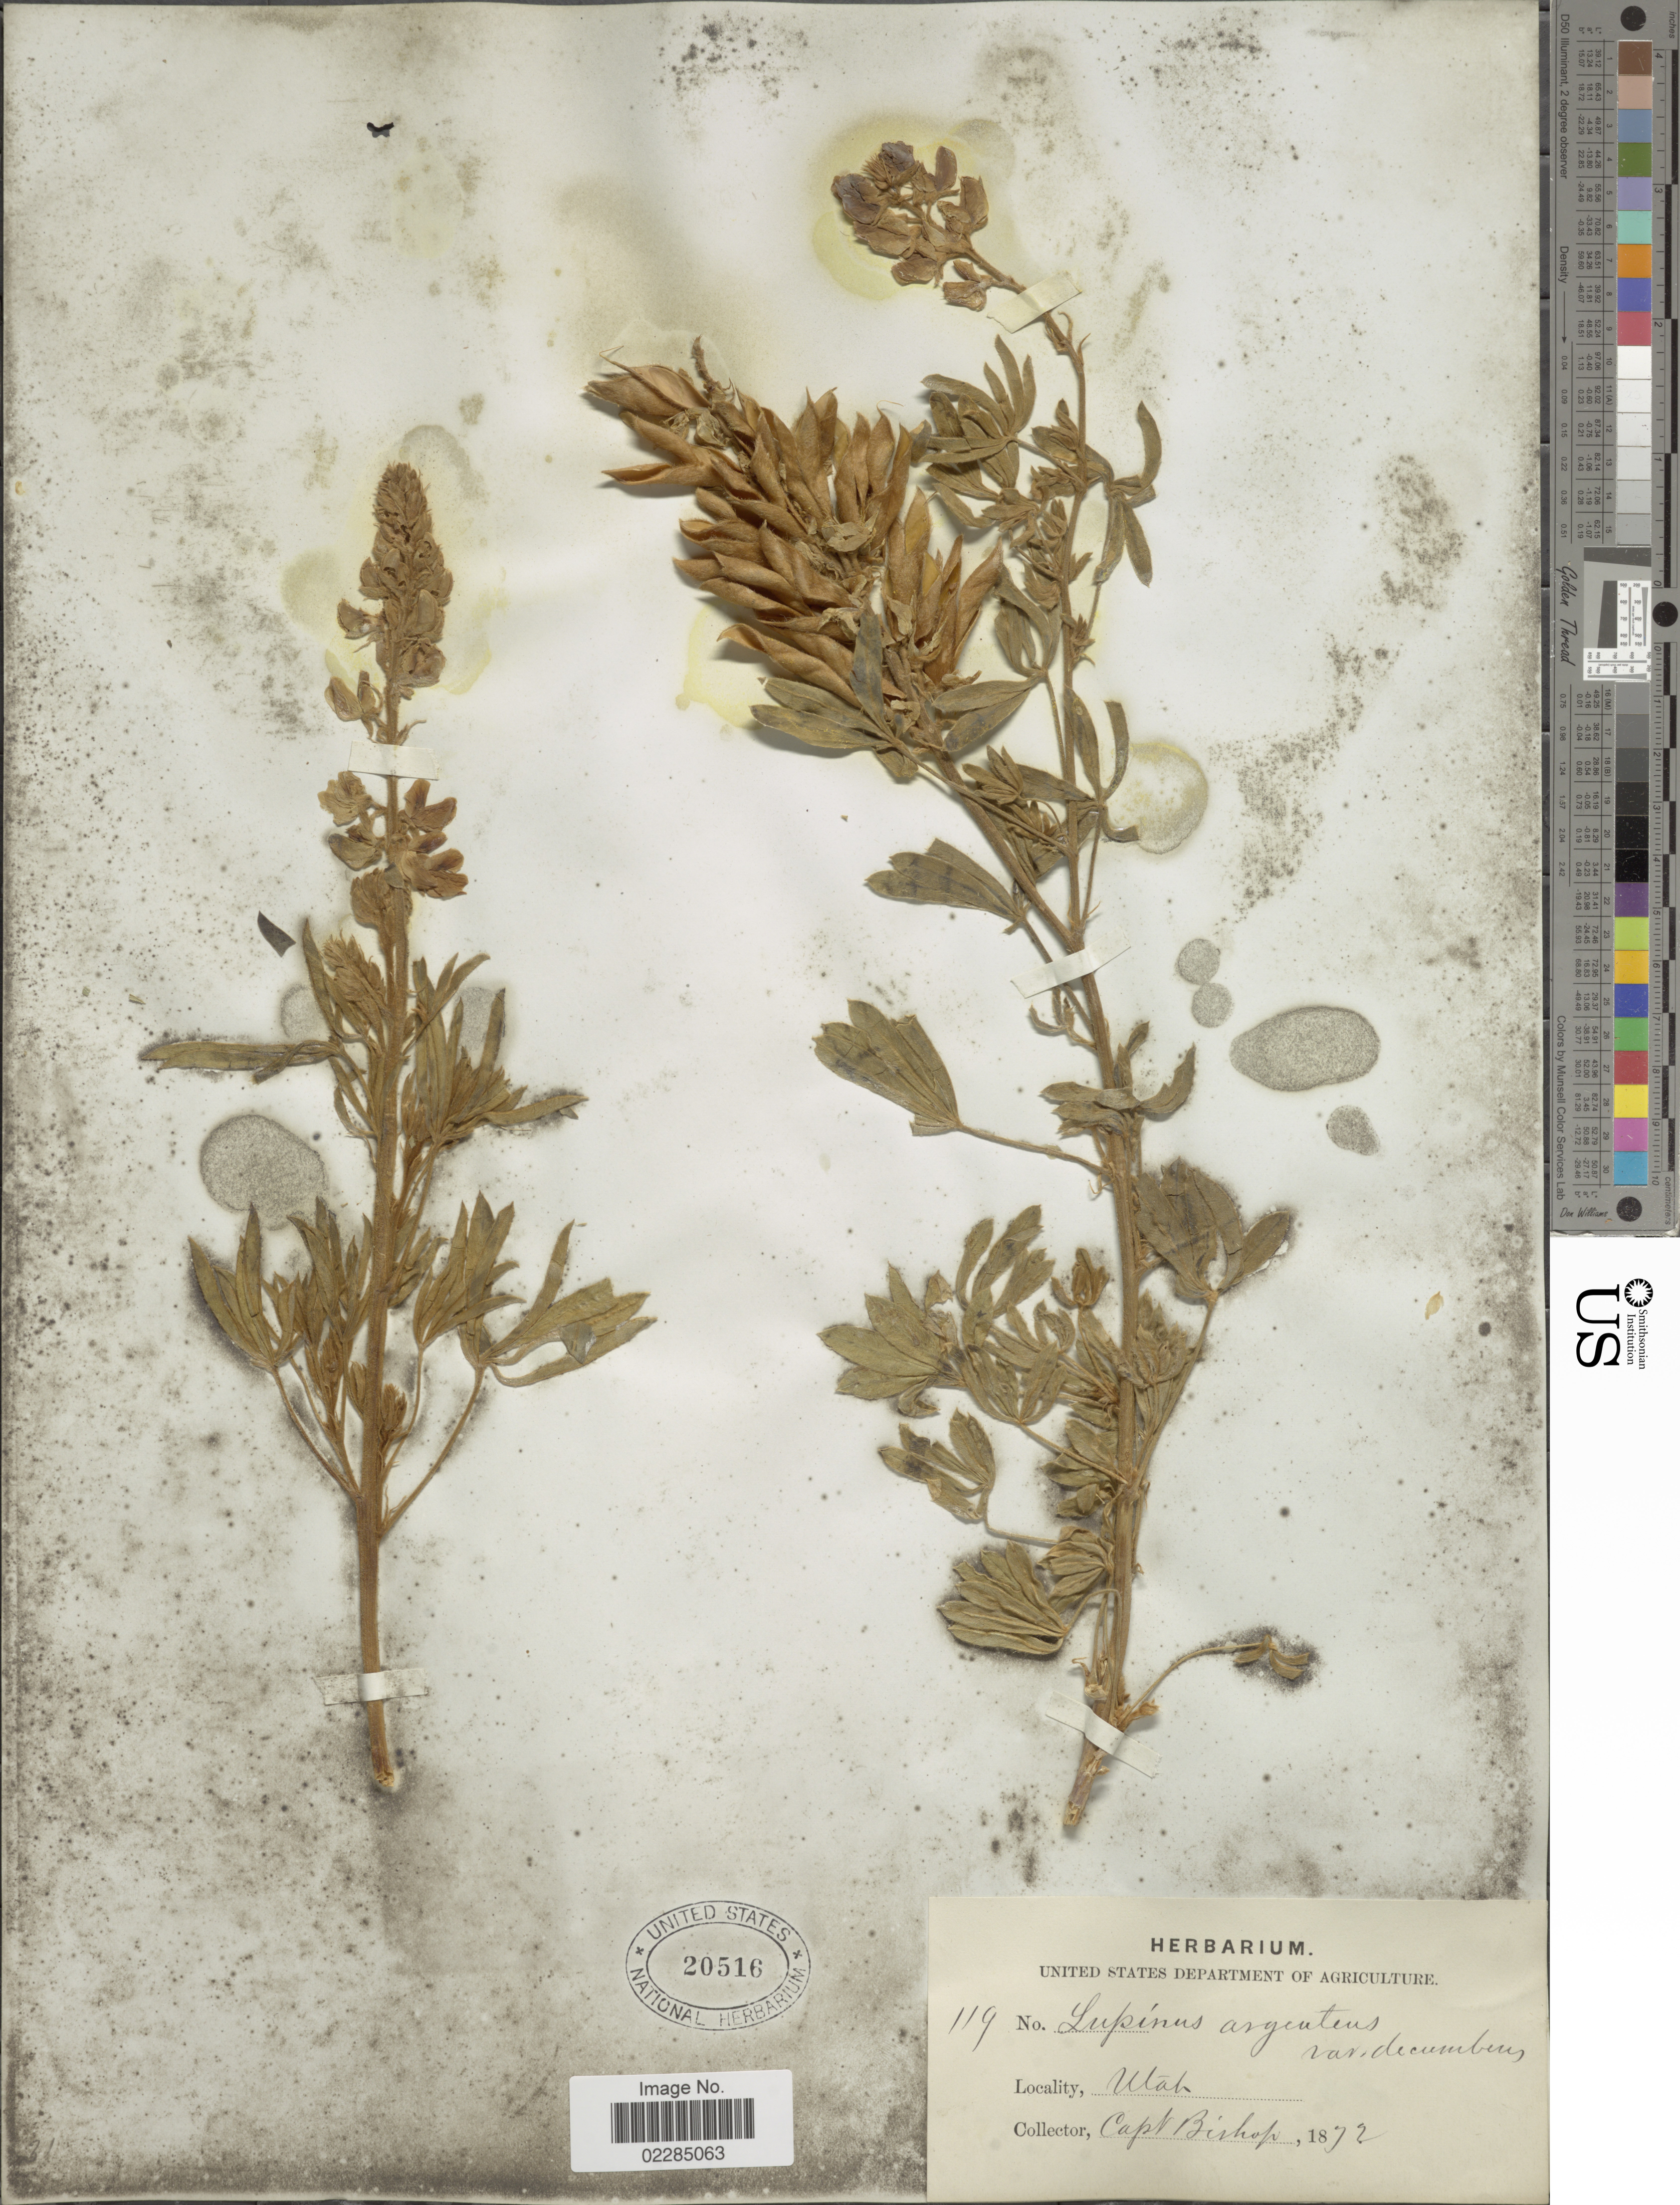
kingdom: Plantae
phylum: Tracheophyta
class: Magnoliopsida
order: Fabales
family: Fabaceae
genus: Lupinus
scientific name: Lupinus decumbens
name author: Torr.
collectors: F. M. Bishop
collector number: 119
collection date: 1872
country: United States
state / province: Utah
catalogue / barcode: US 20516